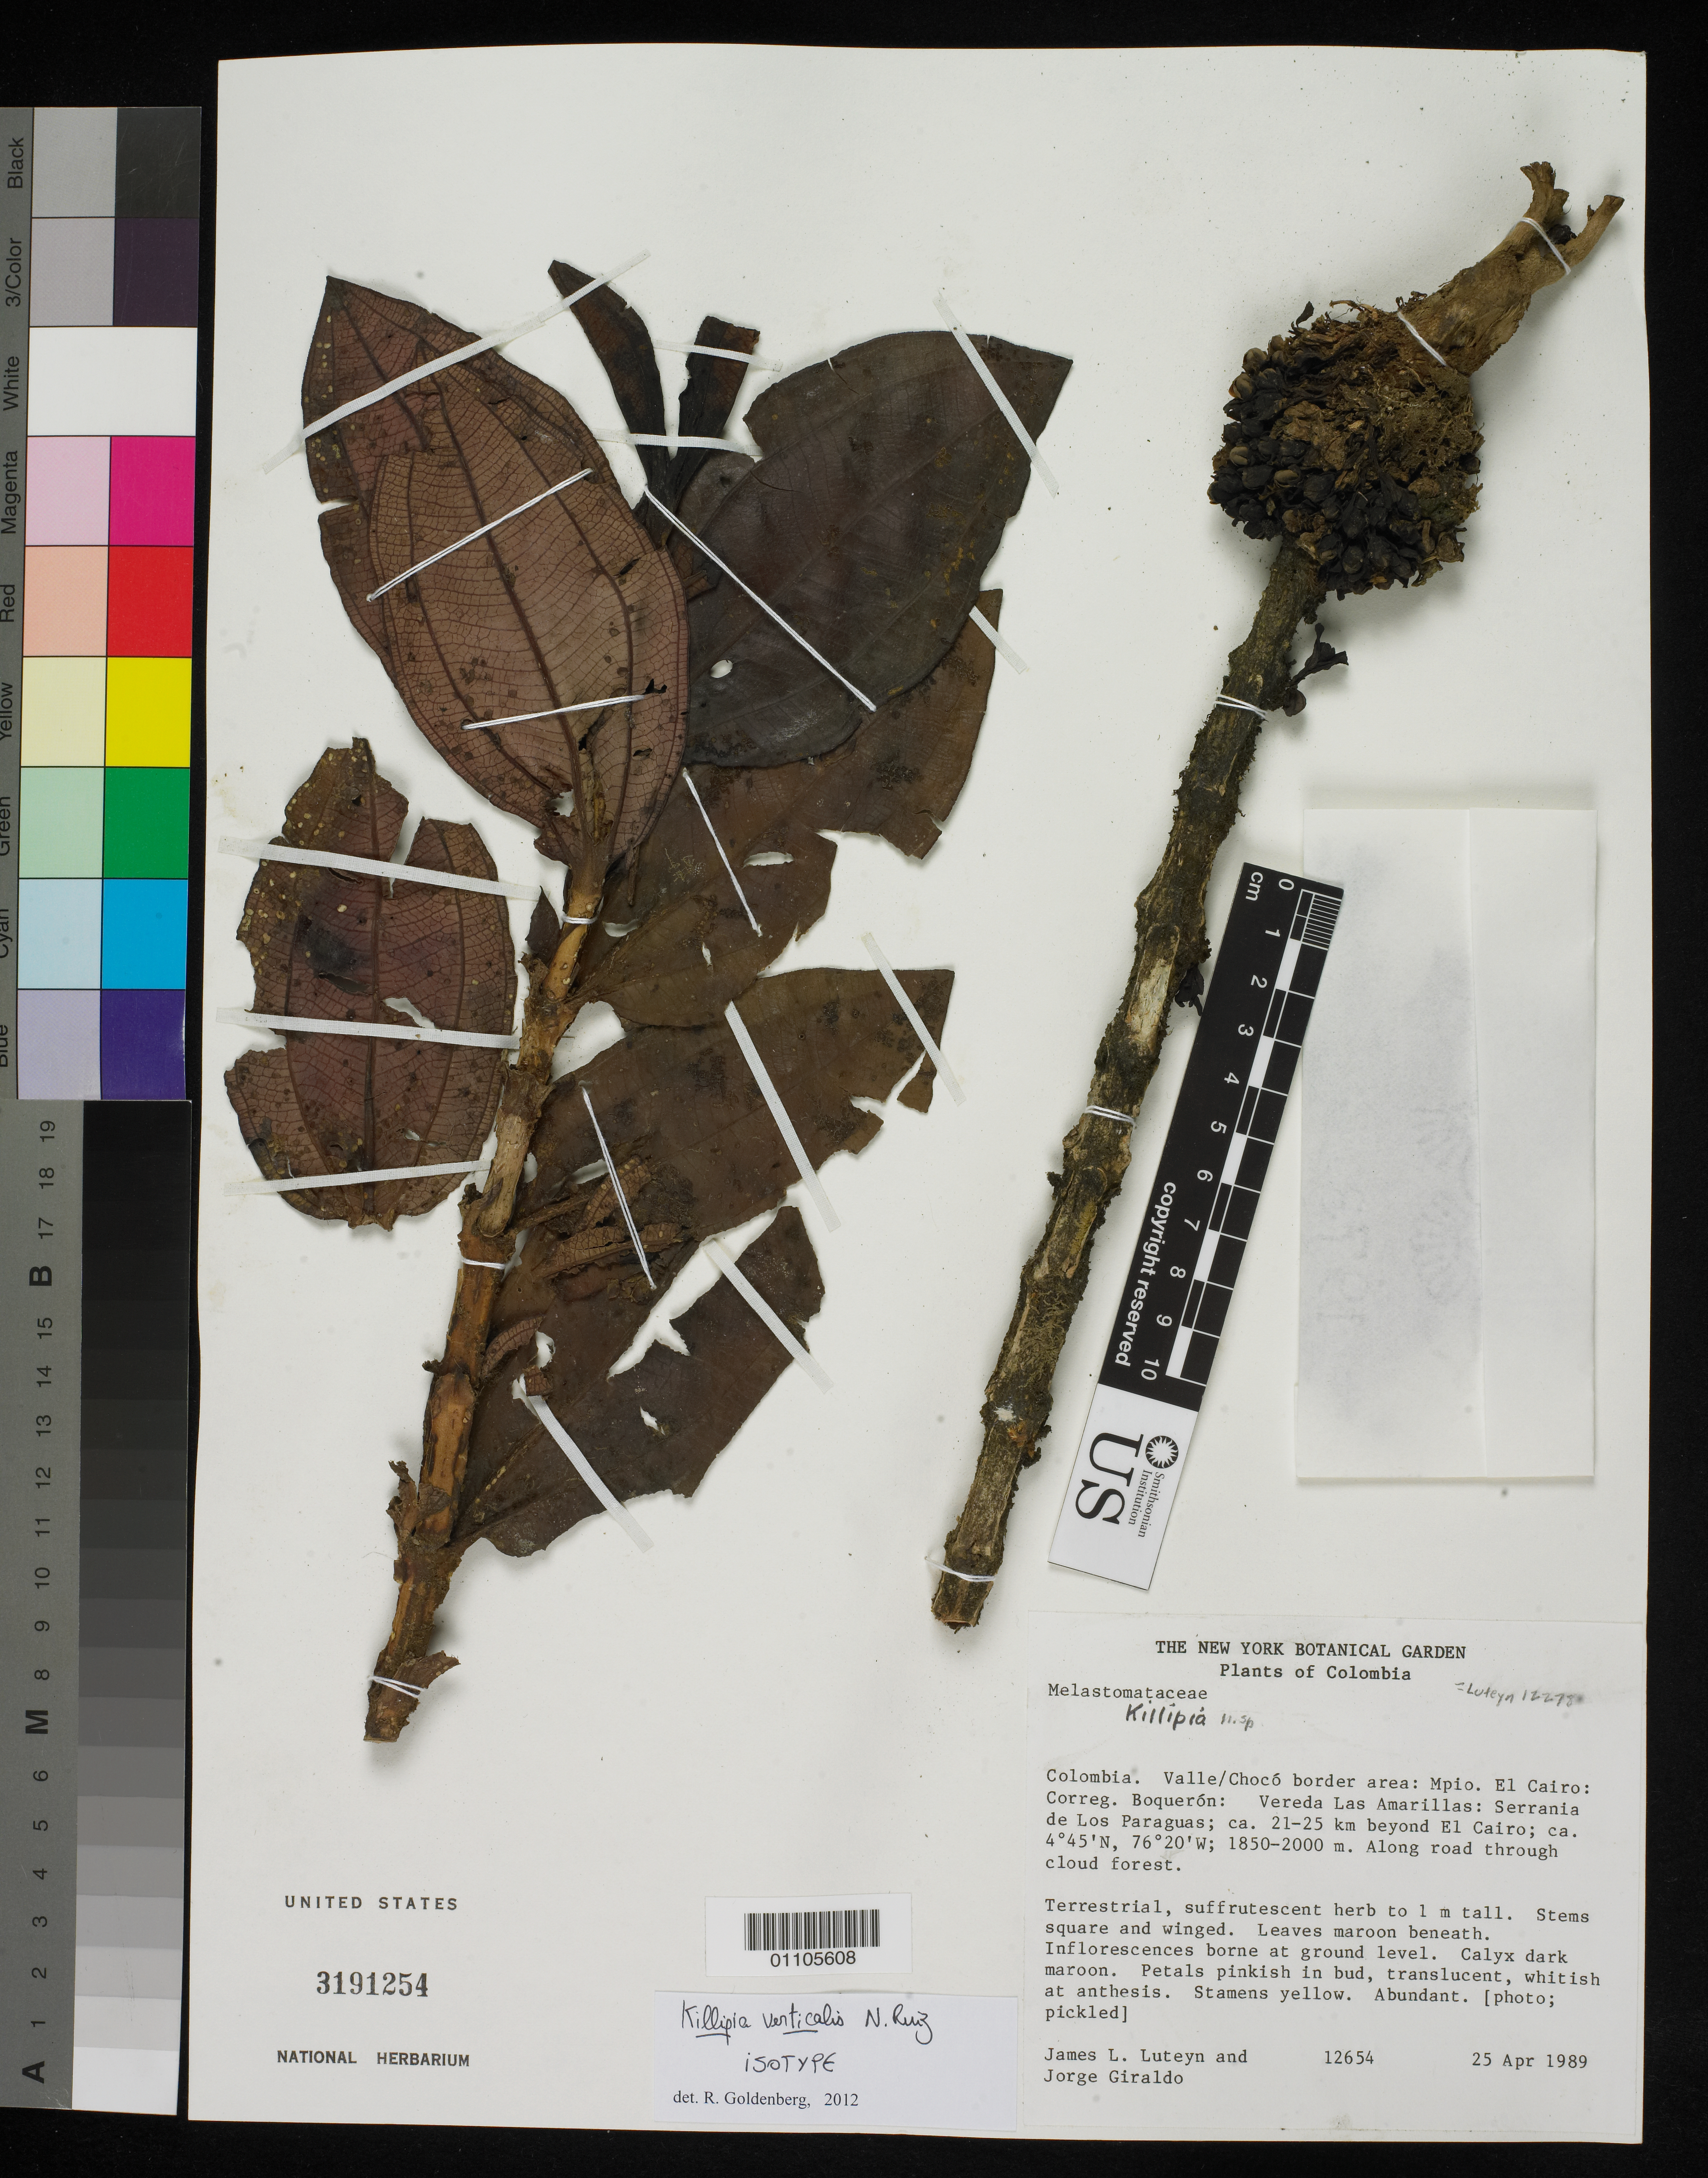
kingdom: Plantae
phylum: Tracheophyta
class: Magnoliopsida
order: Myrtales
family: Melastomataceae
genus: Killipia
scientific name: Killipia verticalis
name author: N. Ruiz-R.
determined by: Goldenberg, R.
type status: Isotype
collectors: J. L. Luteyn & J. Giraldo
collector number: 12654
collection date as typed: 25 Apr 1989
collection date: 1989-04-25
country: Colombia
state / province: Valle del Cauca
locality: Mpio. El Cairo: Correg. Boquerón: Vereda Las Amarillas: Serrania de Los Paraguas; ca. 21-25 km beyond El Cairo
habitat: Along road through cloud forest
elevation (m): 1850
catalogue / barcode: US 3191254